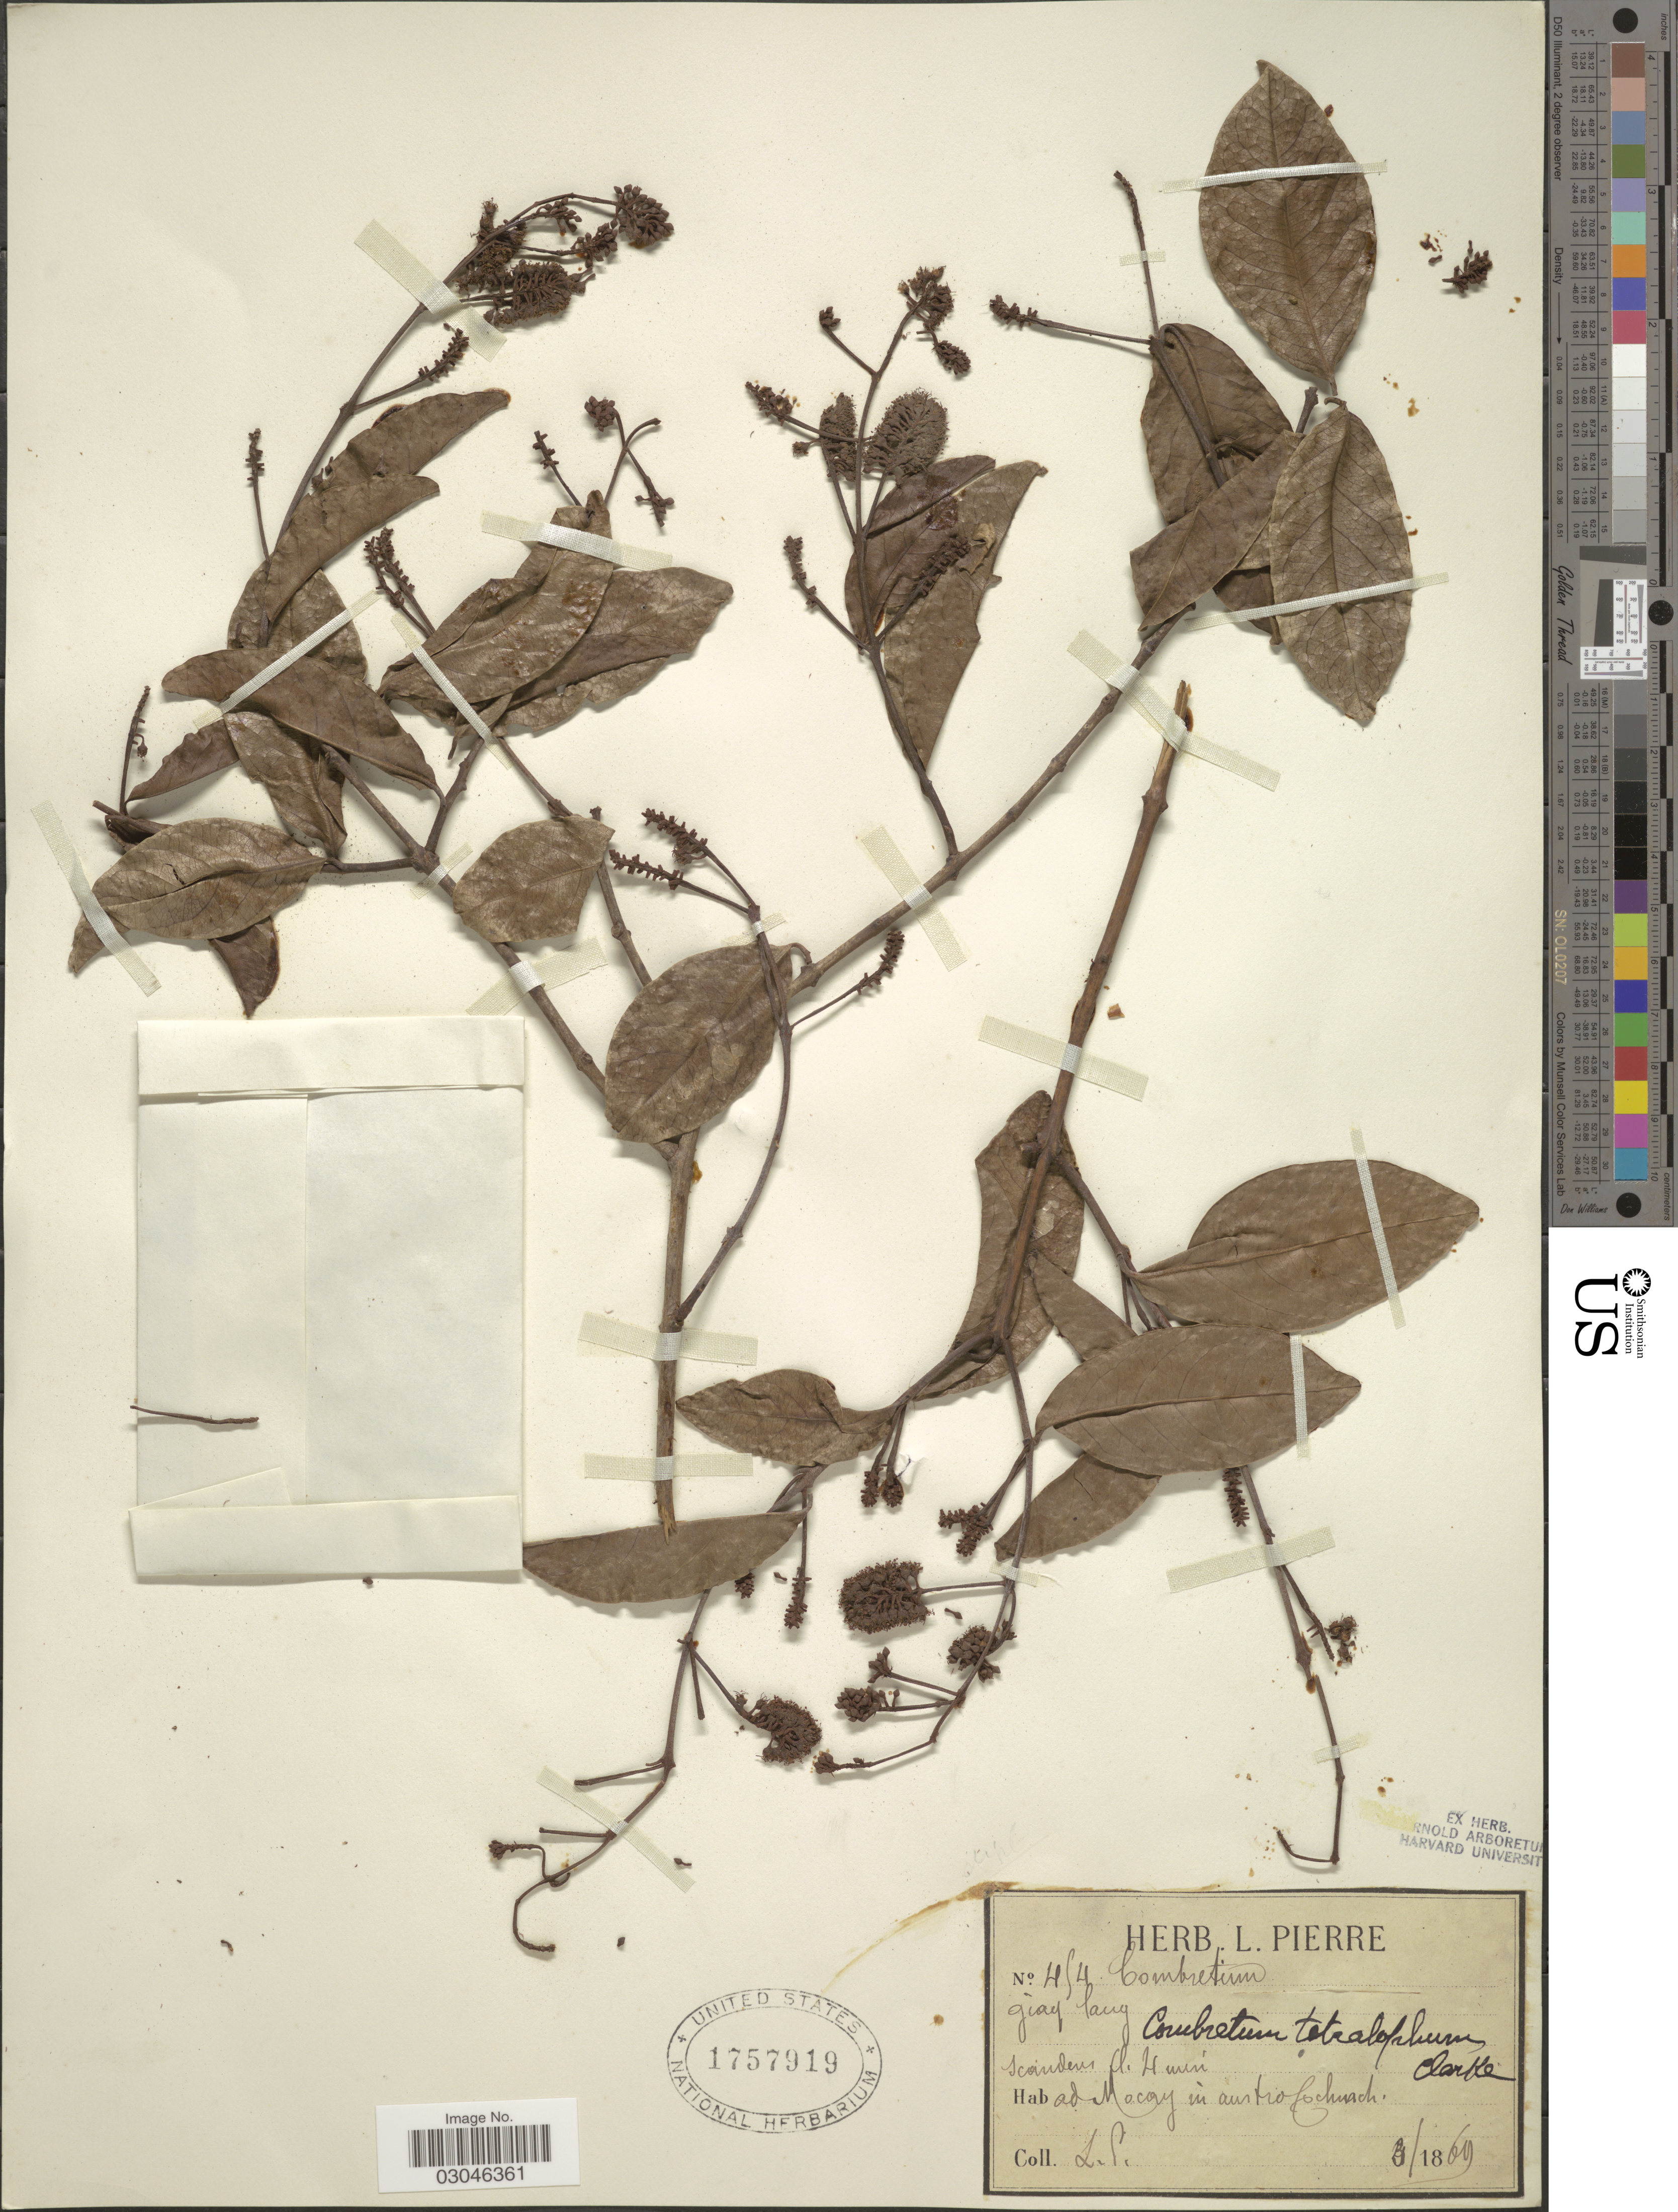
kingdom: Plantae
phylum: Tracheophyta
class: Magnoliopsida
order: Myrtales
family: Combretaceae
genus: Combretum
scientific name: Combretum tetralophum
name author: C.B. Clarke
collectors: L. Pierre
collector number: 454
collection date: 1869-03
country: Vietnam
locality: Ad Mocay in austro-Cochinch.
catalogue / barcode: US 1757919